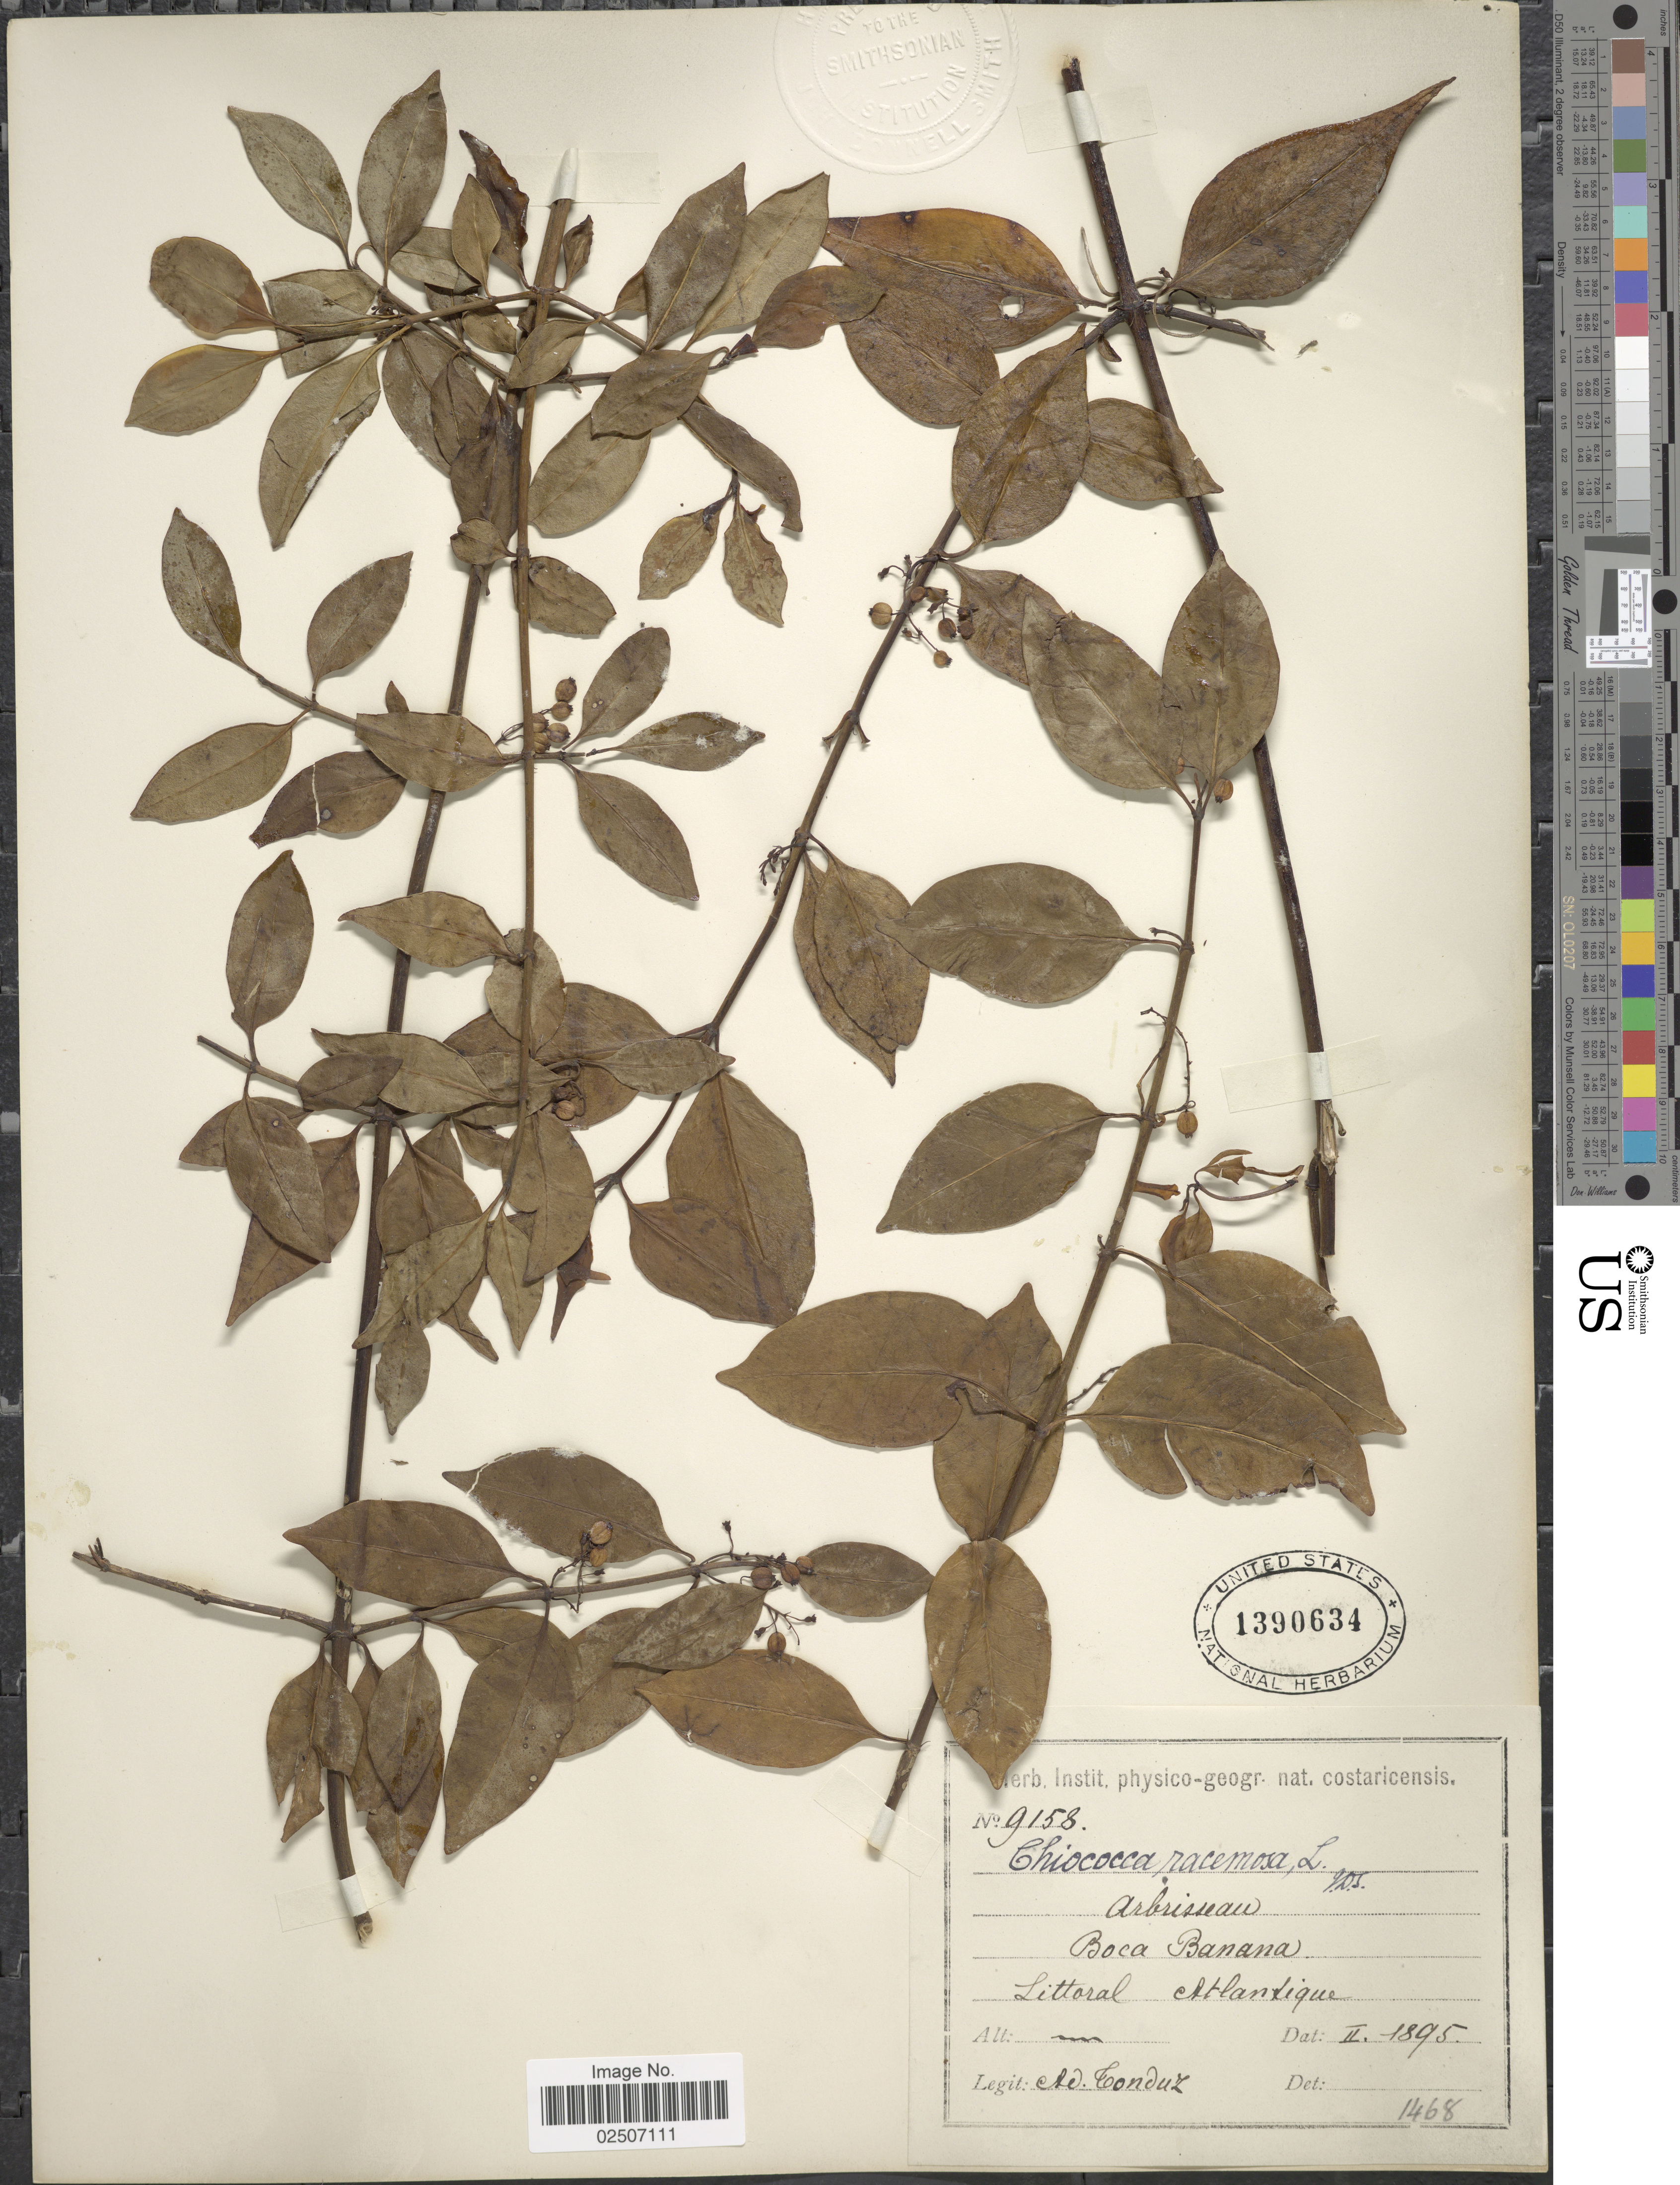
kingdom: Plantae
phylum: Tracheophyta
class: Magnoliopsida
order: Gentianales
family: Rubiaceae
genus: Chiococca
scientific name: Chiococca alba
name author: (L.) Hitchc.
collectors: A. Tonduz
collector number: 9158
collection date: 1895-02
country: Costa Rica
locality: Boca Banana, Littoral Atlantique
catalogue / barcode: US 1390634